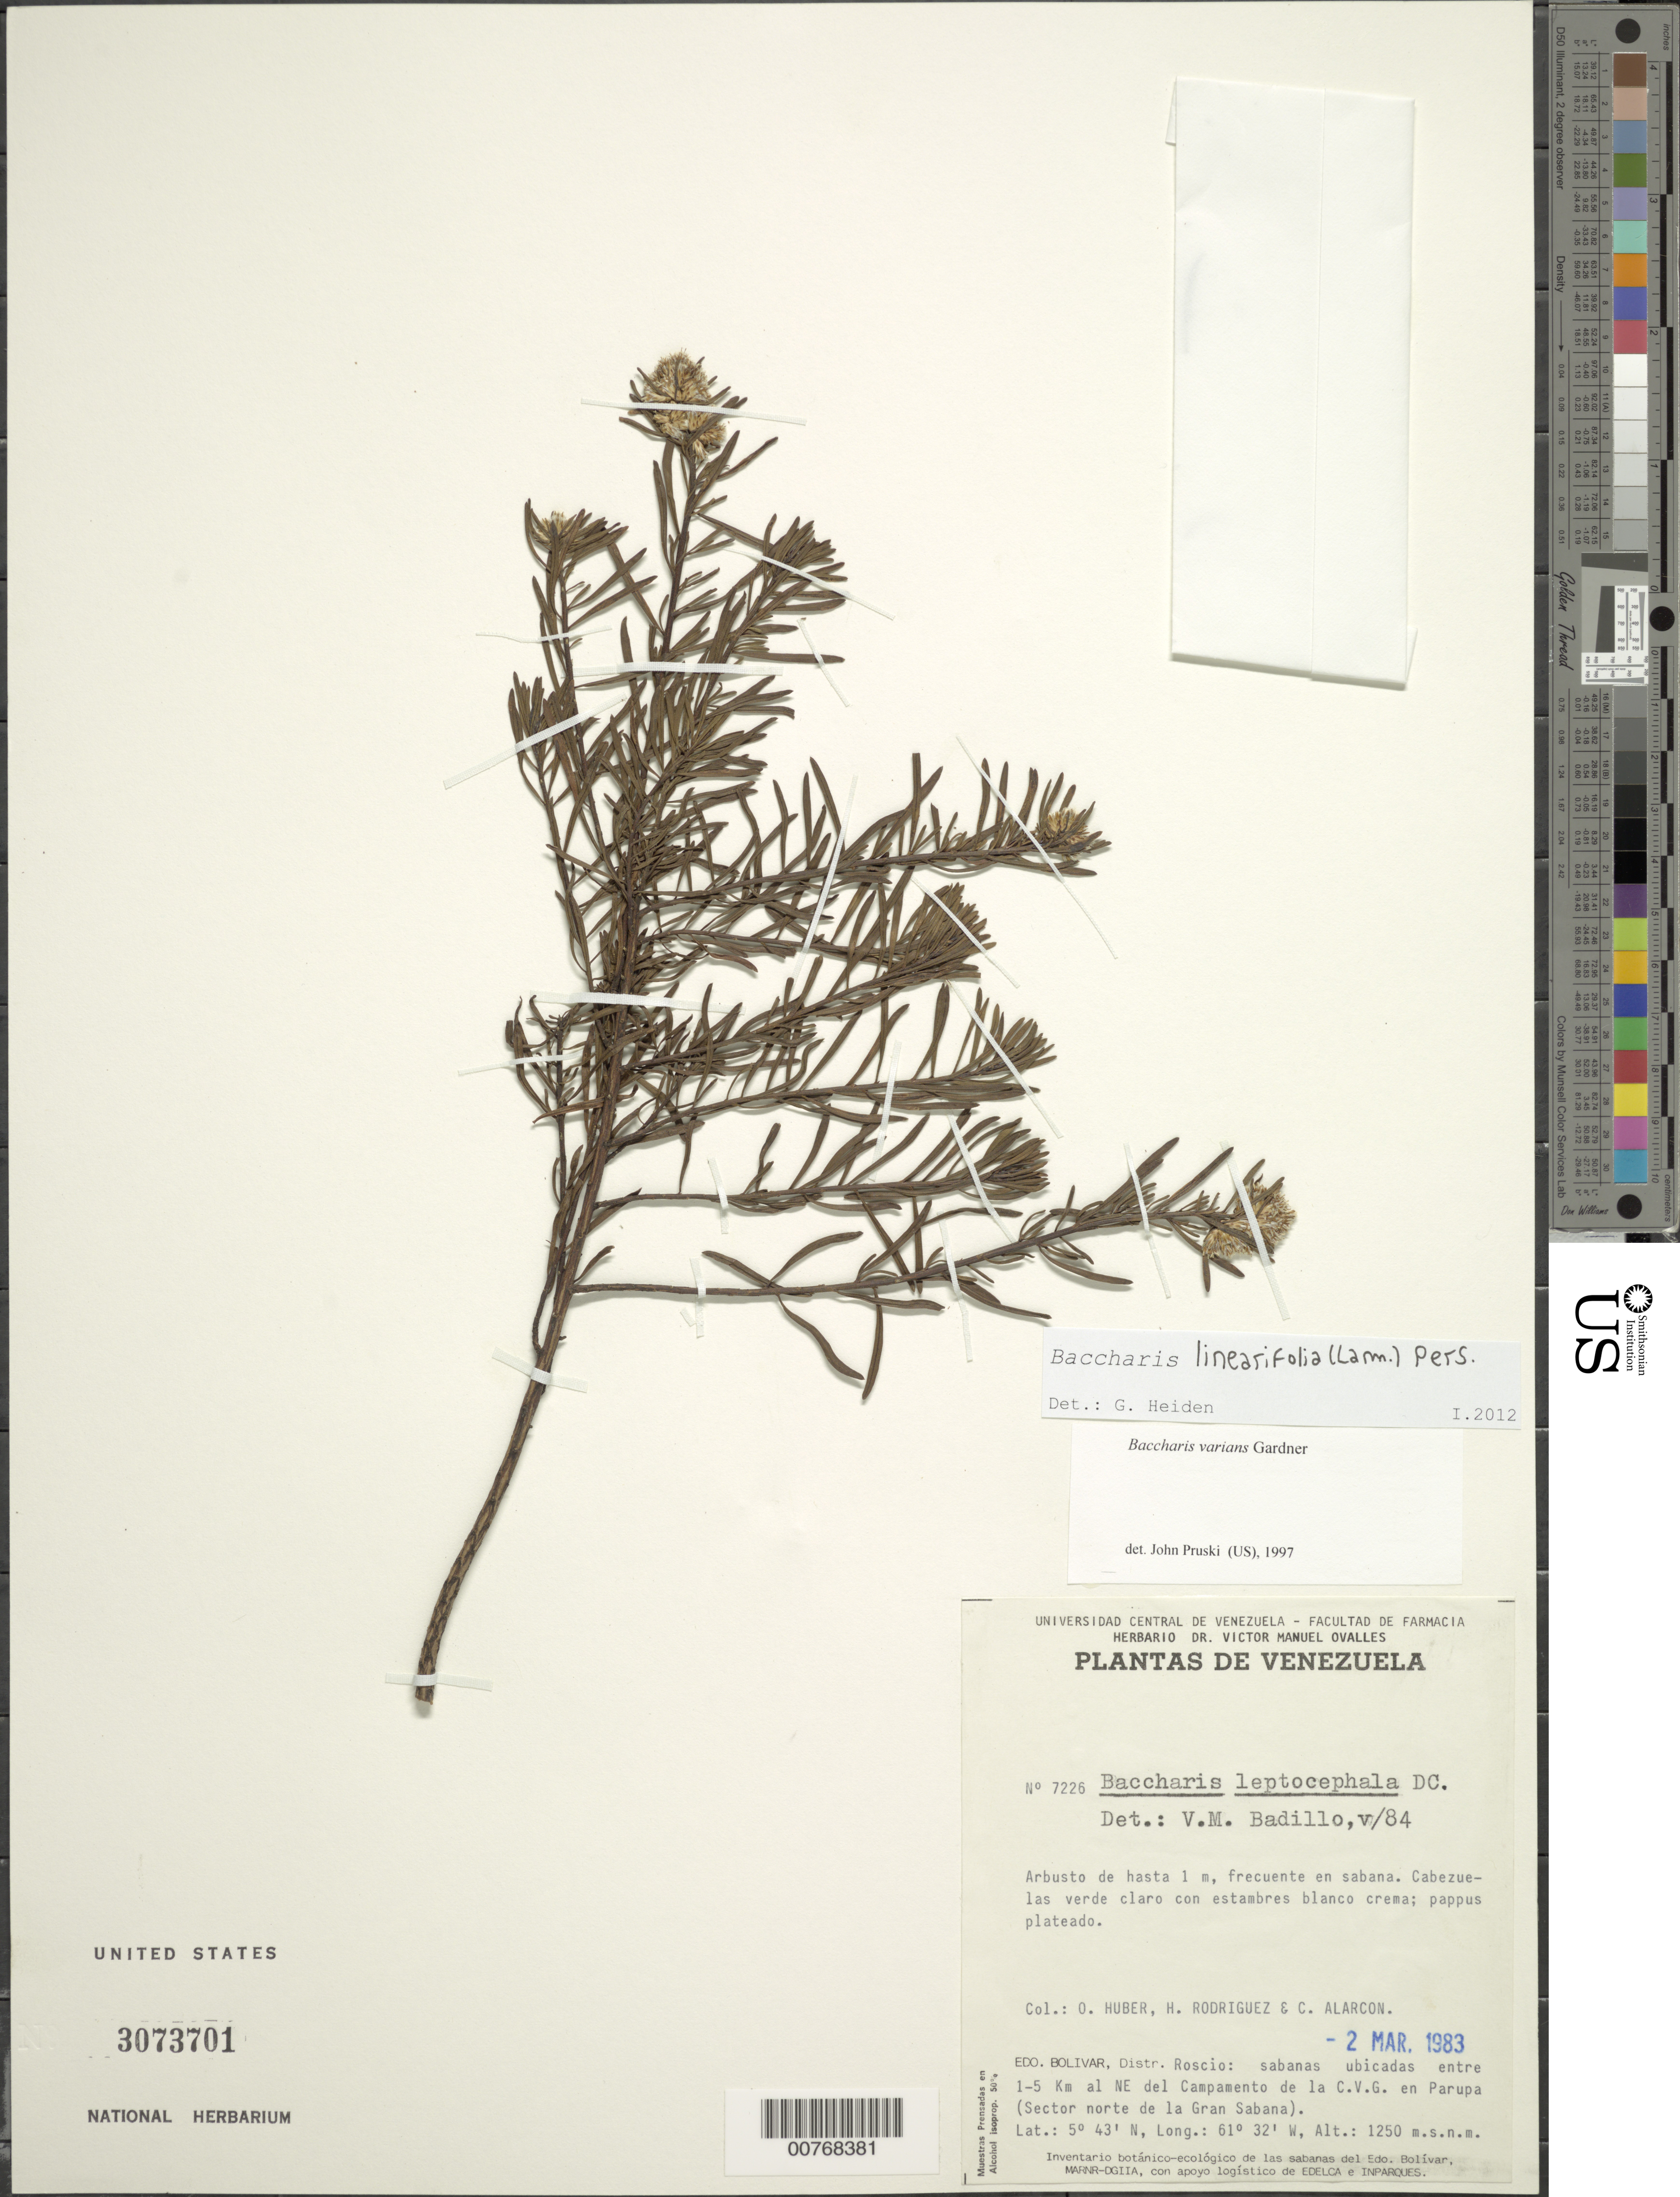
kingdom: Plantae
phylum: Tracheophyta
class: Magnoliopsida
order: Asterales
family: Asteraceae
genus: Baccharis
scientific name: Baccharis linearifolia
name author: (Lam.) Pers.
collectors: O. Huber, H. Rodriguez & C. Alarcon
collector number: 7226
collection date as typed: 2-Mar-83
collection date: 1983-03-02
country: Venezuela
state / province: Bolívar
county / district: Roscio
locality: Campamento de la C.V.G. en Parupa, 1-5 km NE (sector norte de la Gran Sabana)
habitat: Sabanas ubicadas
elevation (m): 1250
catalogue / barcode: US 3073701